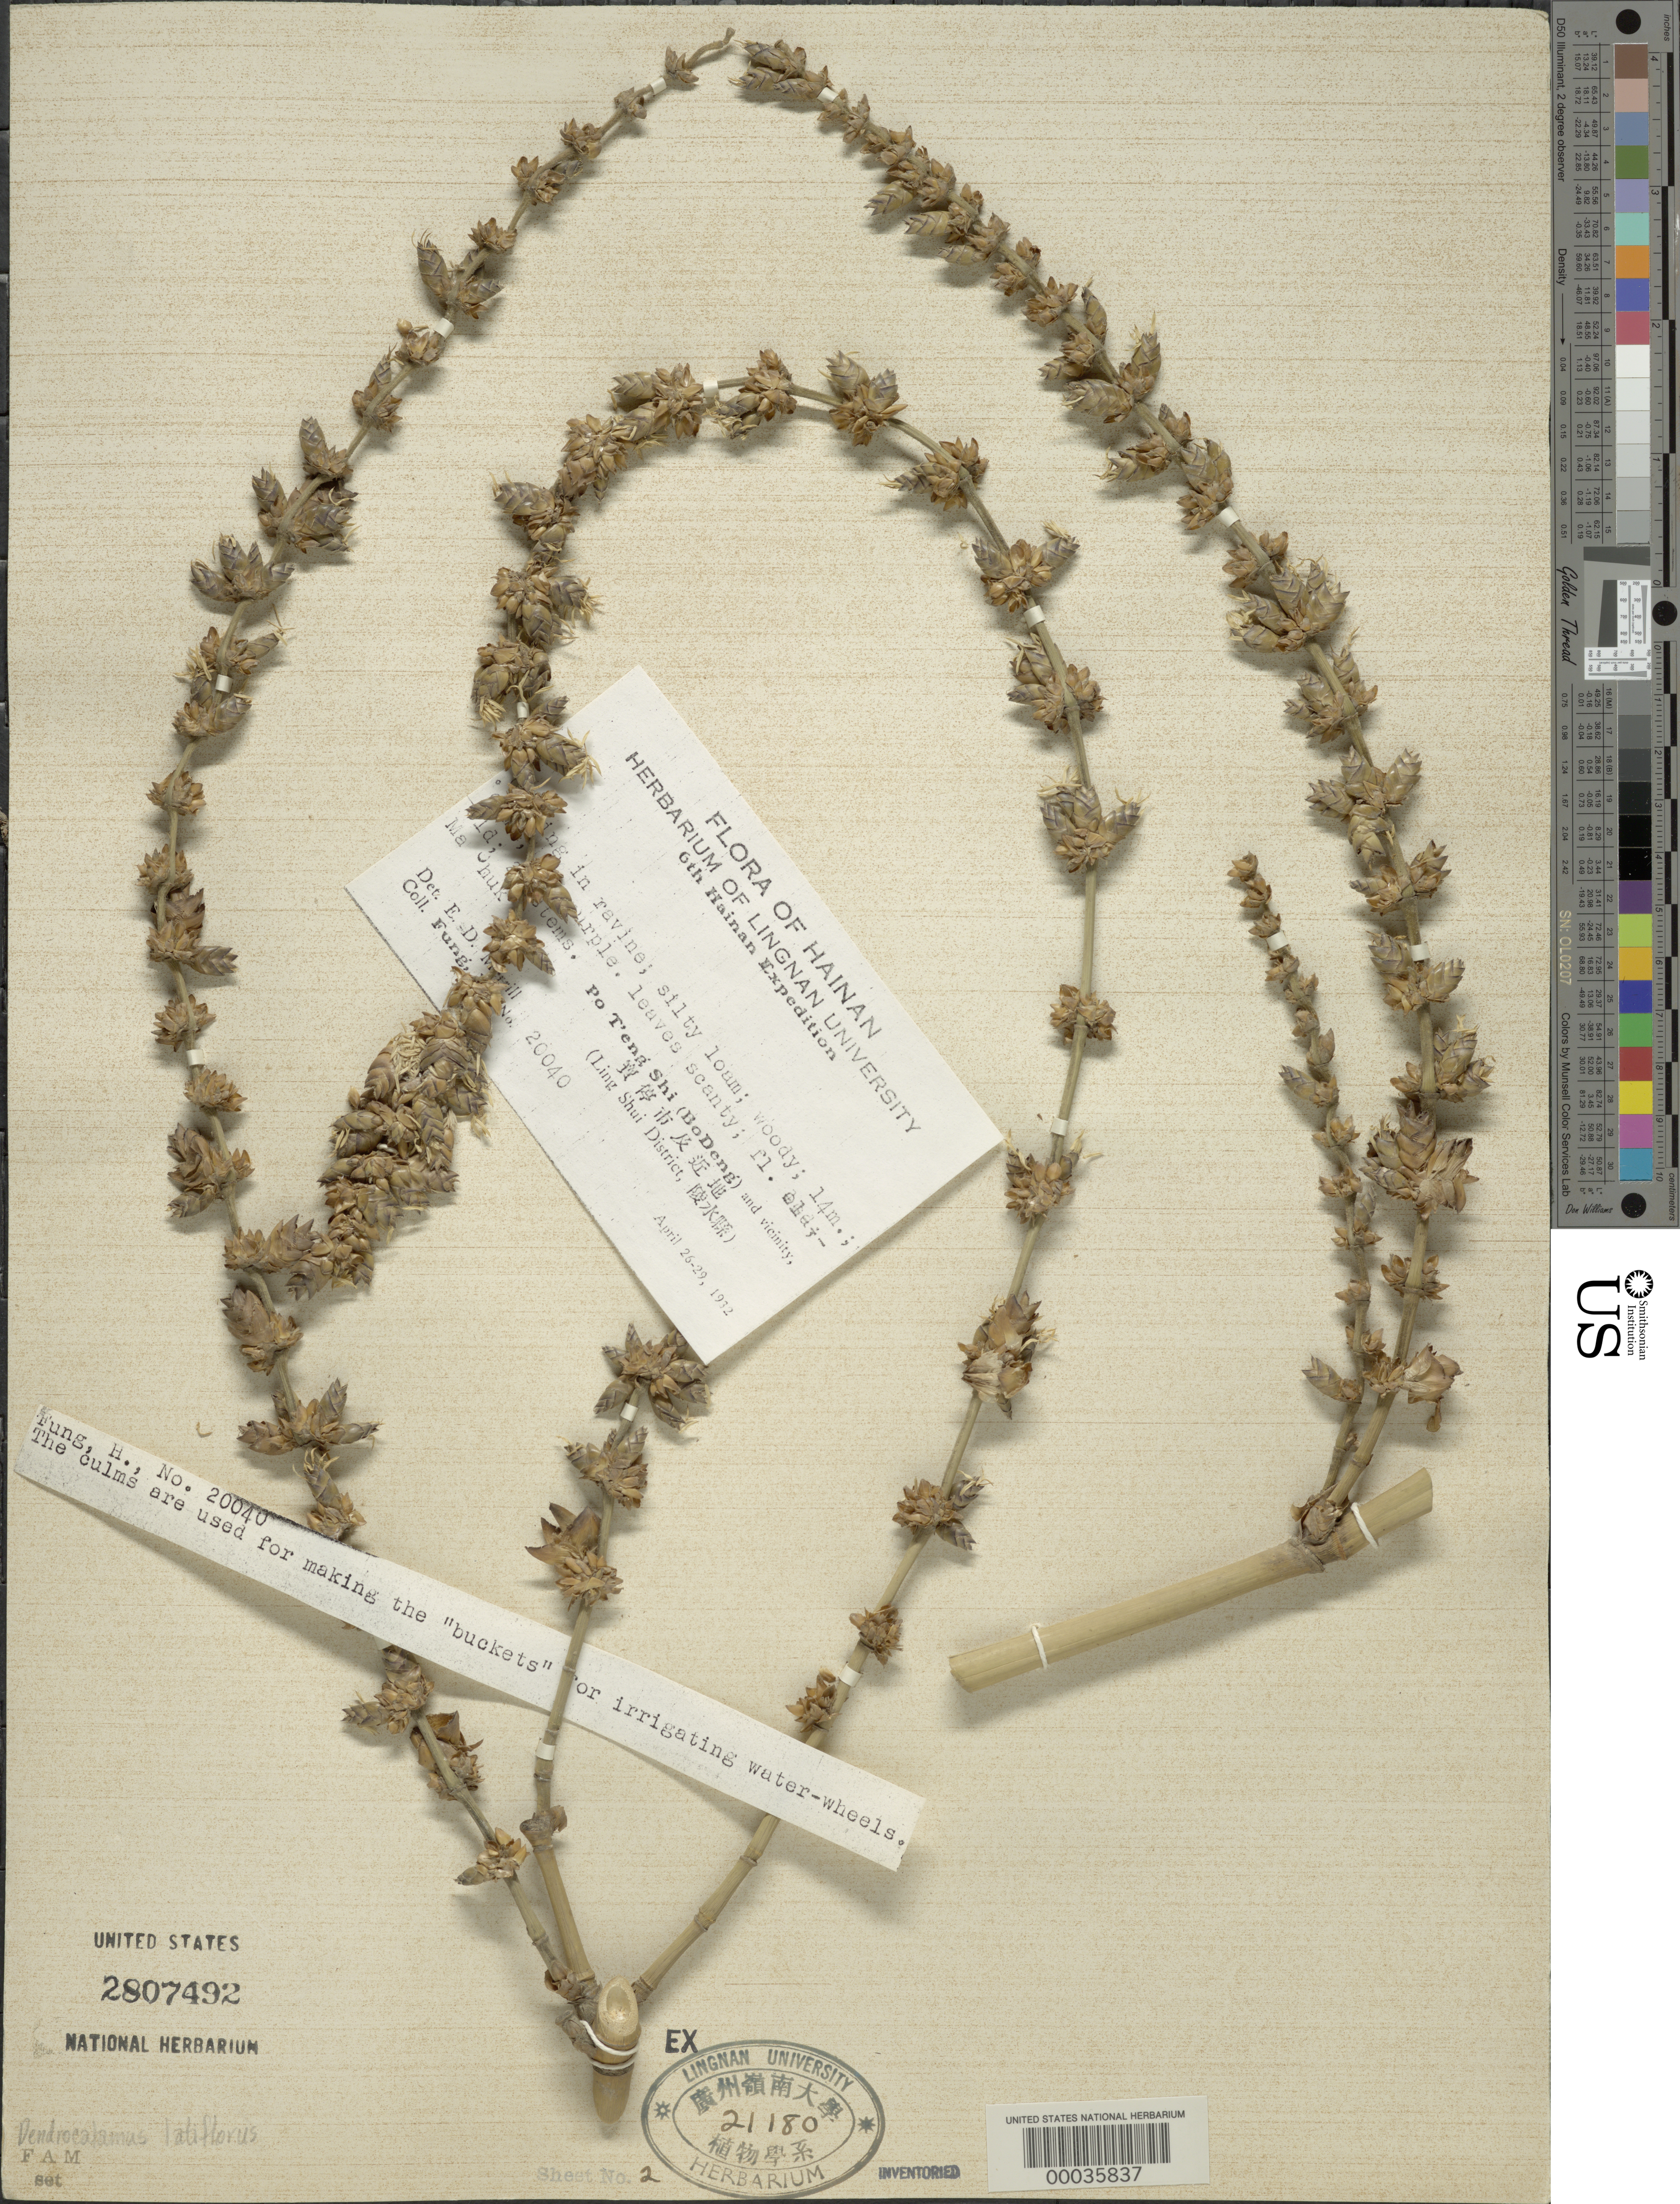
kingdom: Plantae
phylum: Tracheophyta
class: Liliopsida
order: Poales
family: Poaceae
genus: Dendrocalamus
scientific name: Dendrocalamus latiflorus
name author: Munro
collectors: H. L. Fung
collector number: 20040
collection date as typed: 26 Apr 1932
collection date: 1932-04-26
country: China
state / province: Hainan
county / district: Ling Shui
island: Hainan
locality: Po T'eng Shi, Bo Deng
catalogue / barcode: US 2807492